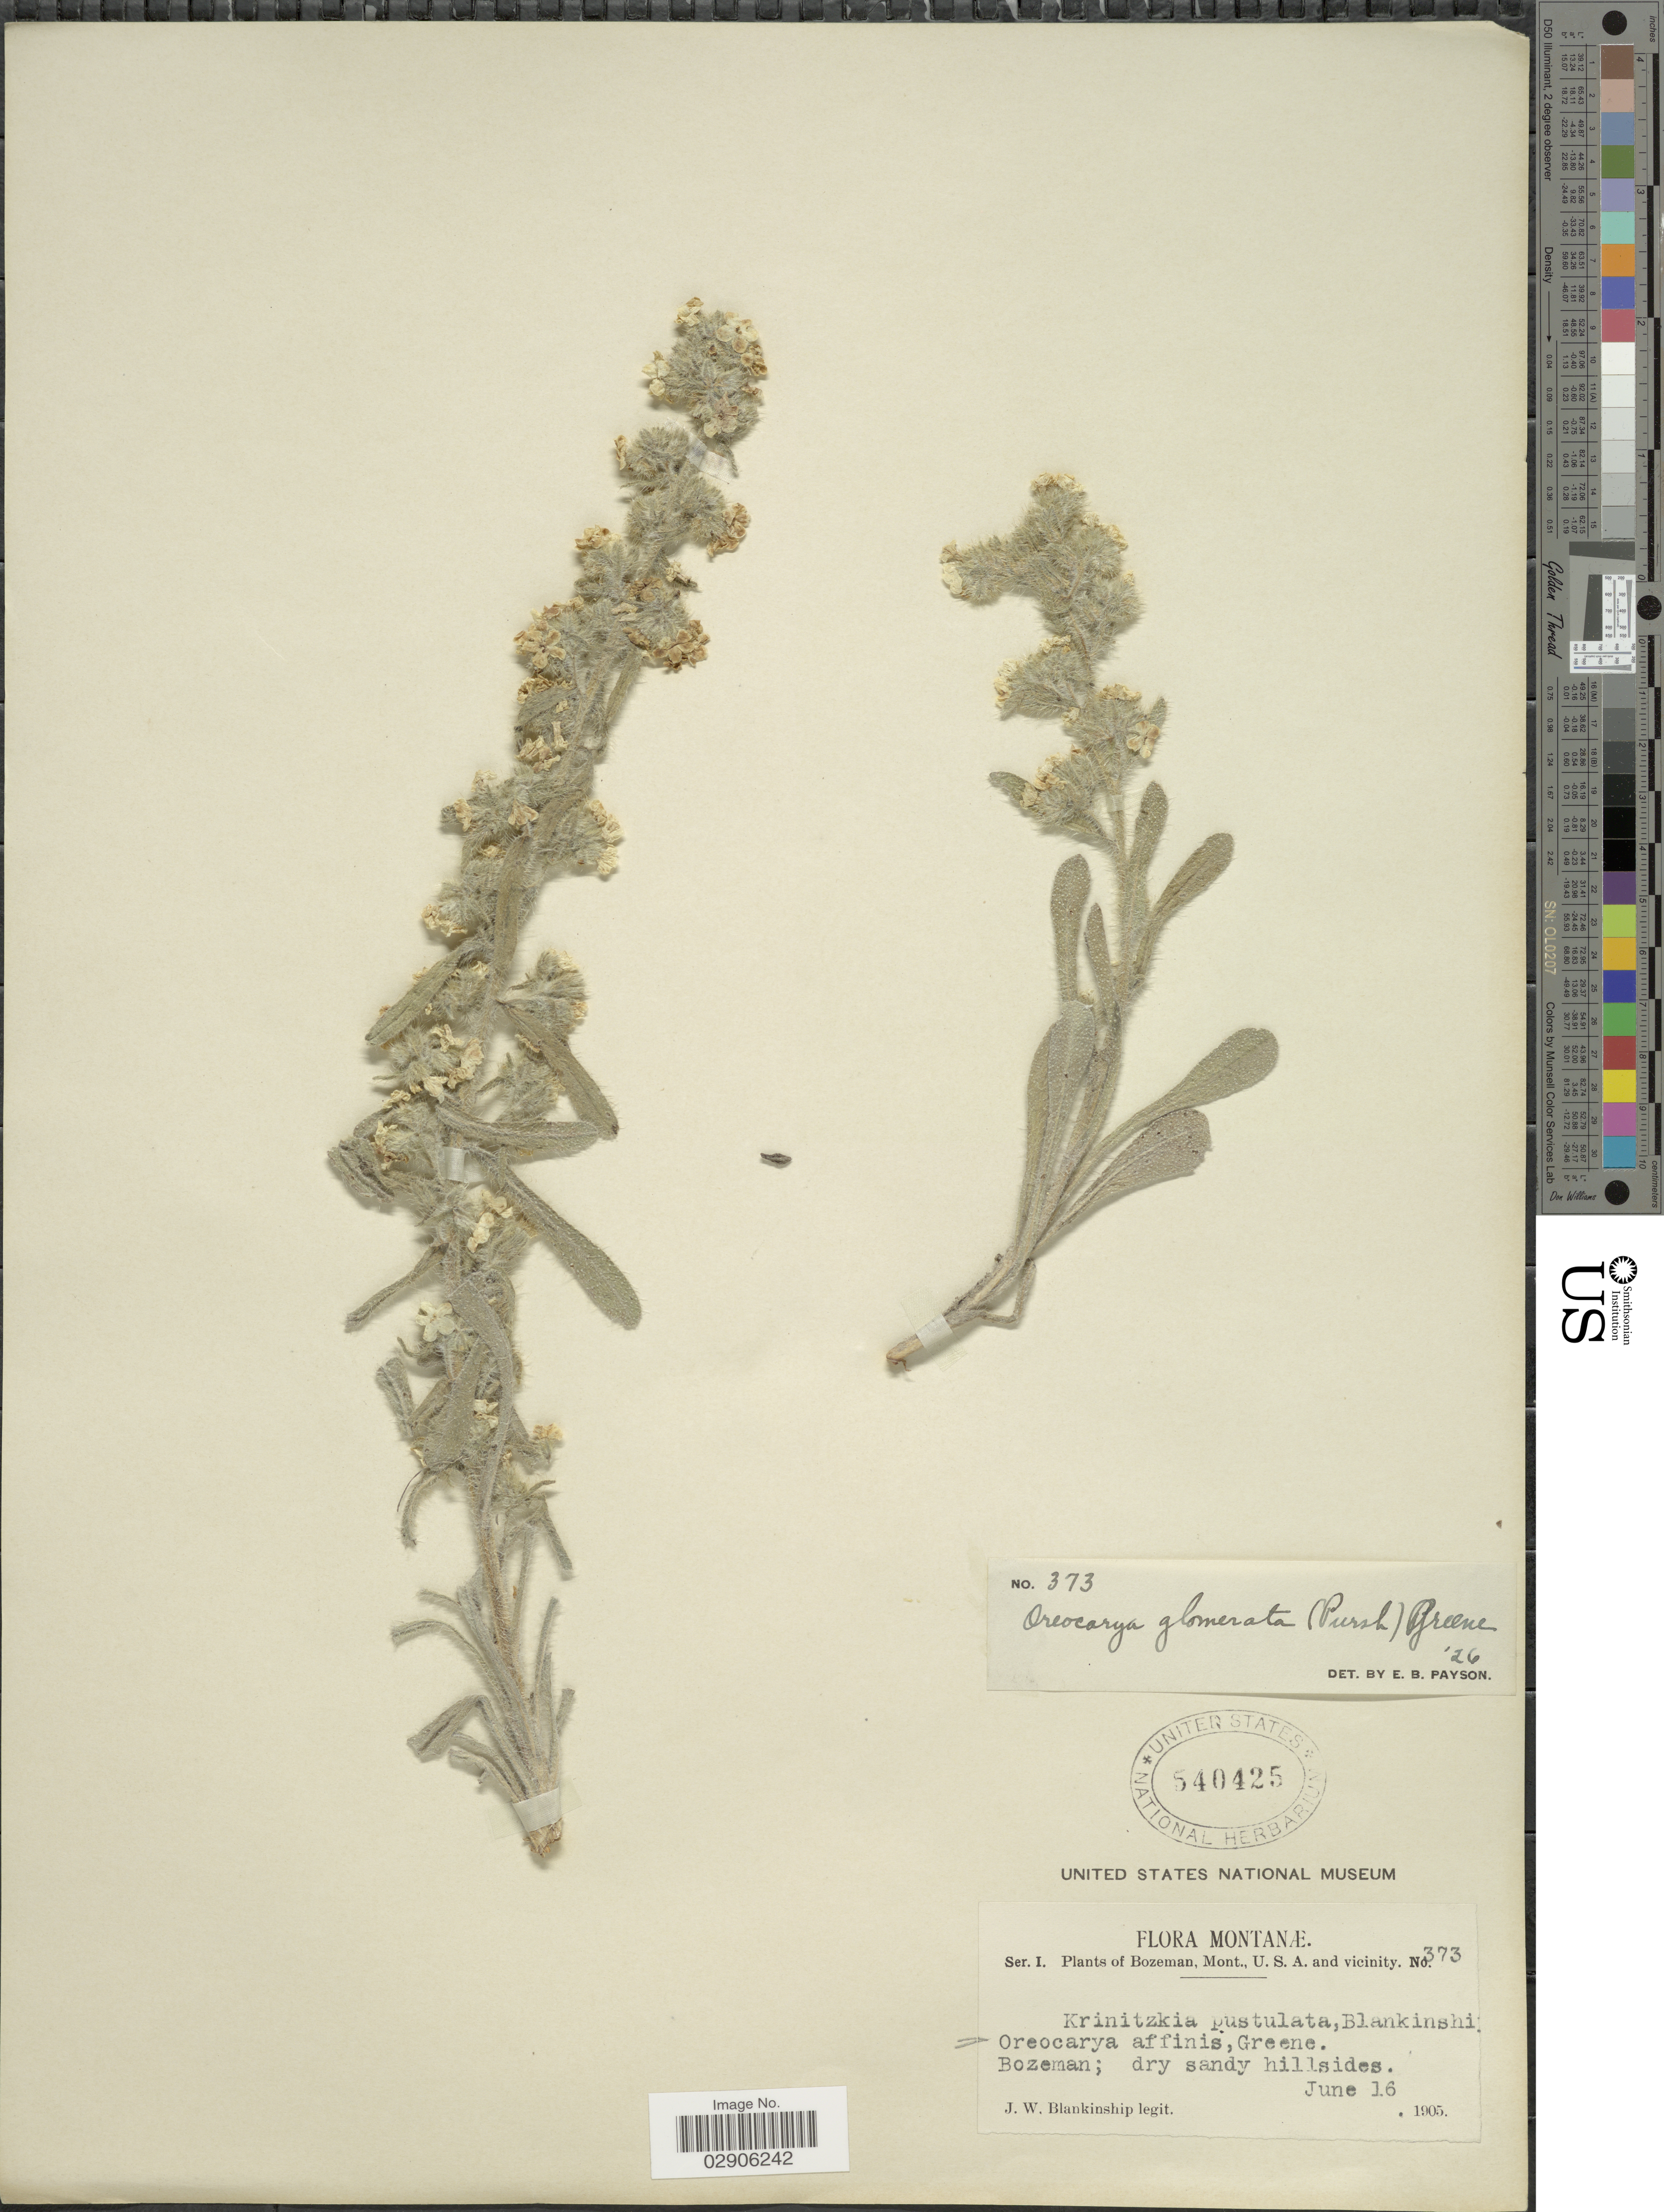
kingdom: Plantae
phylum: Tracheophyta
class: Magnoliopsida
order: Boraginales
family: Boraginaceae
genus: Cryptantha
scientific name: Cryptantha bradburiana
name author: Payson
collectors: J. W. Blankinship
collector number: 373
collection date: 1905-06-16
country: United States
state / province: Montana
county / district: Gallatin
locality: Bozeman; dry sandy hillsides.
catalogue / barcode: US 540425